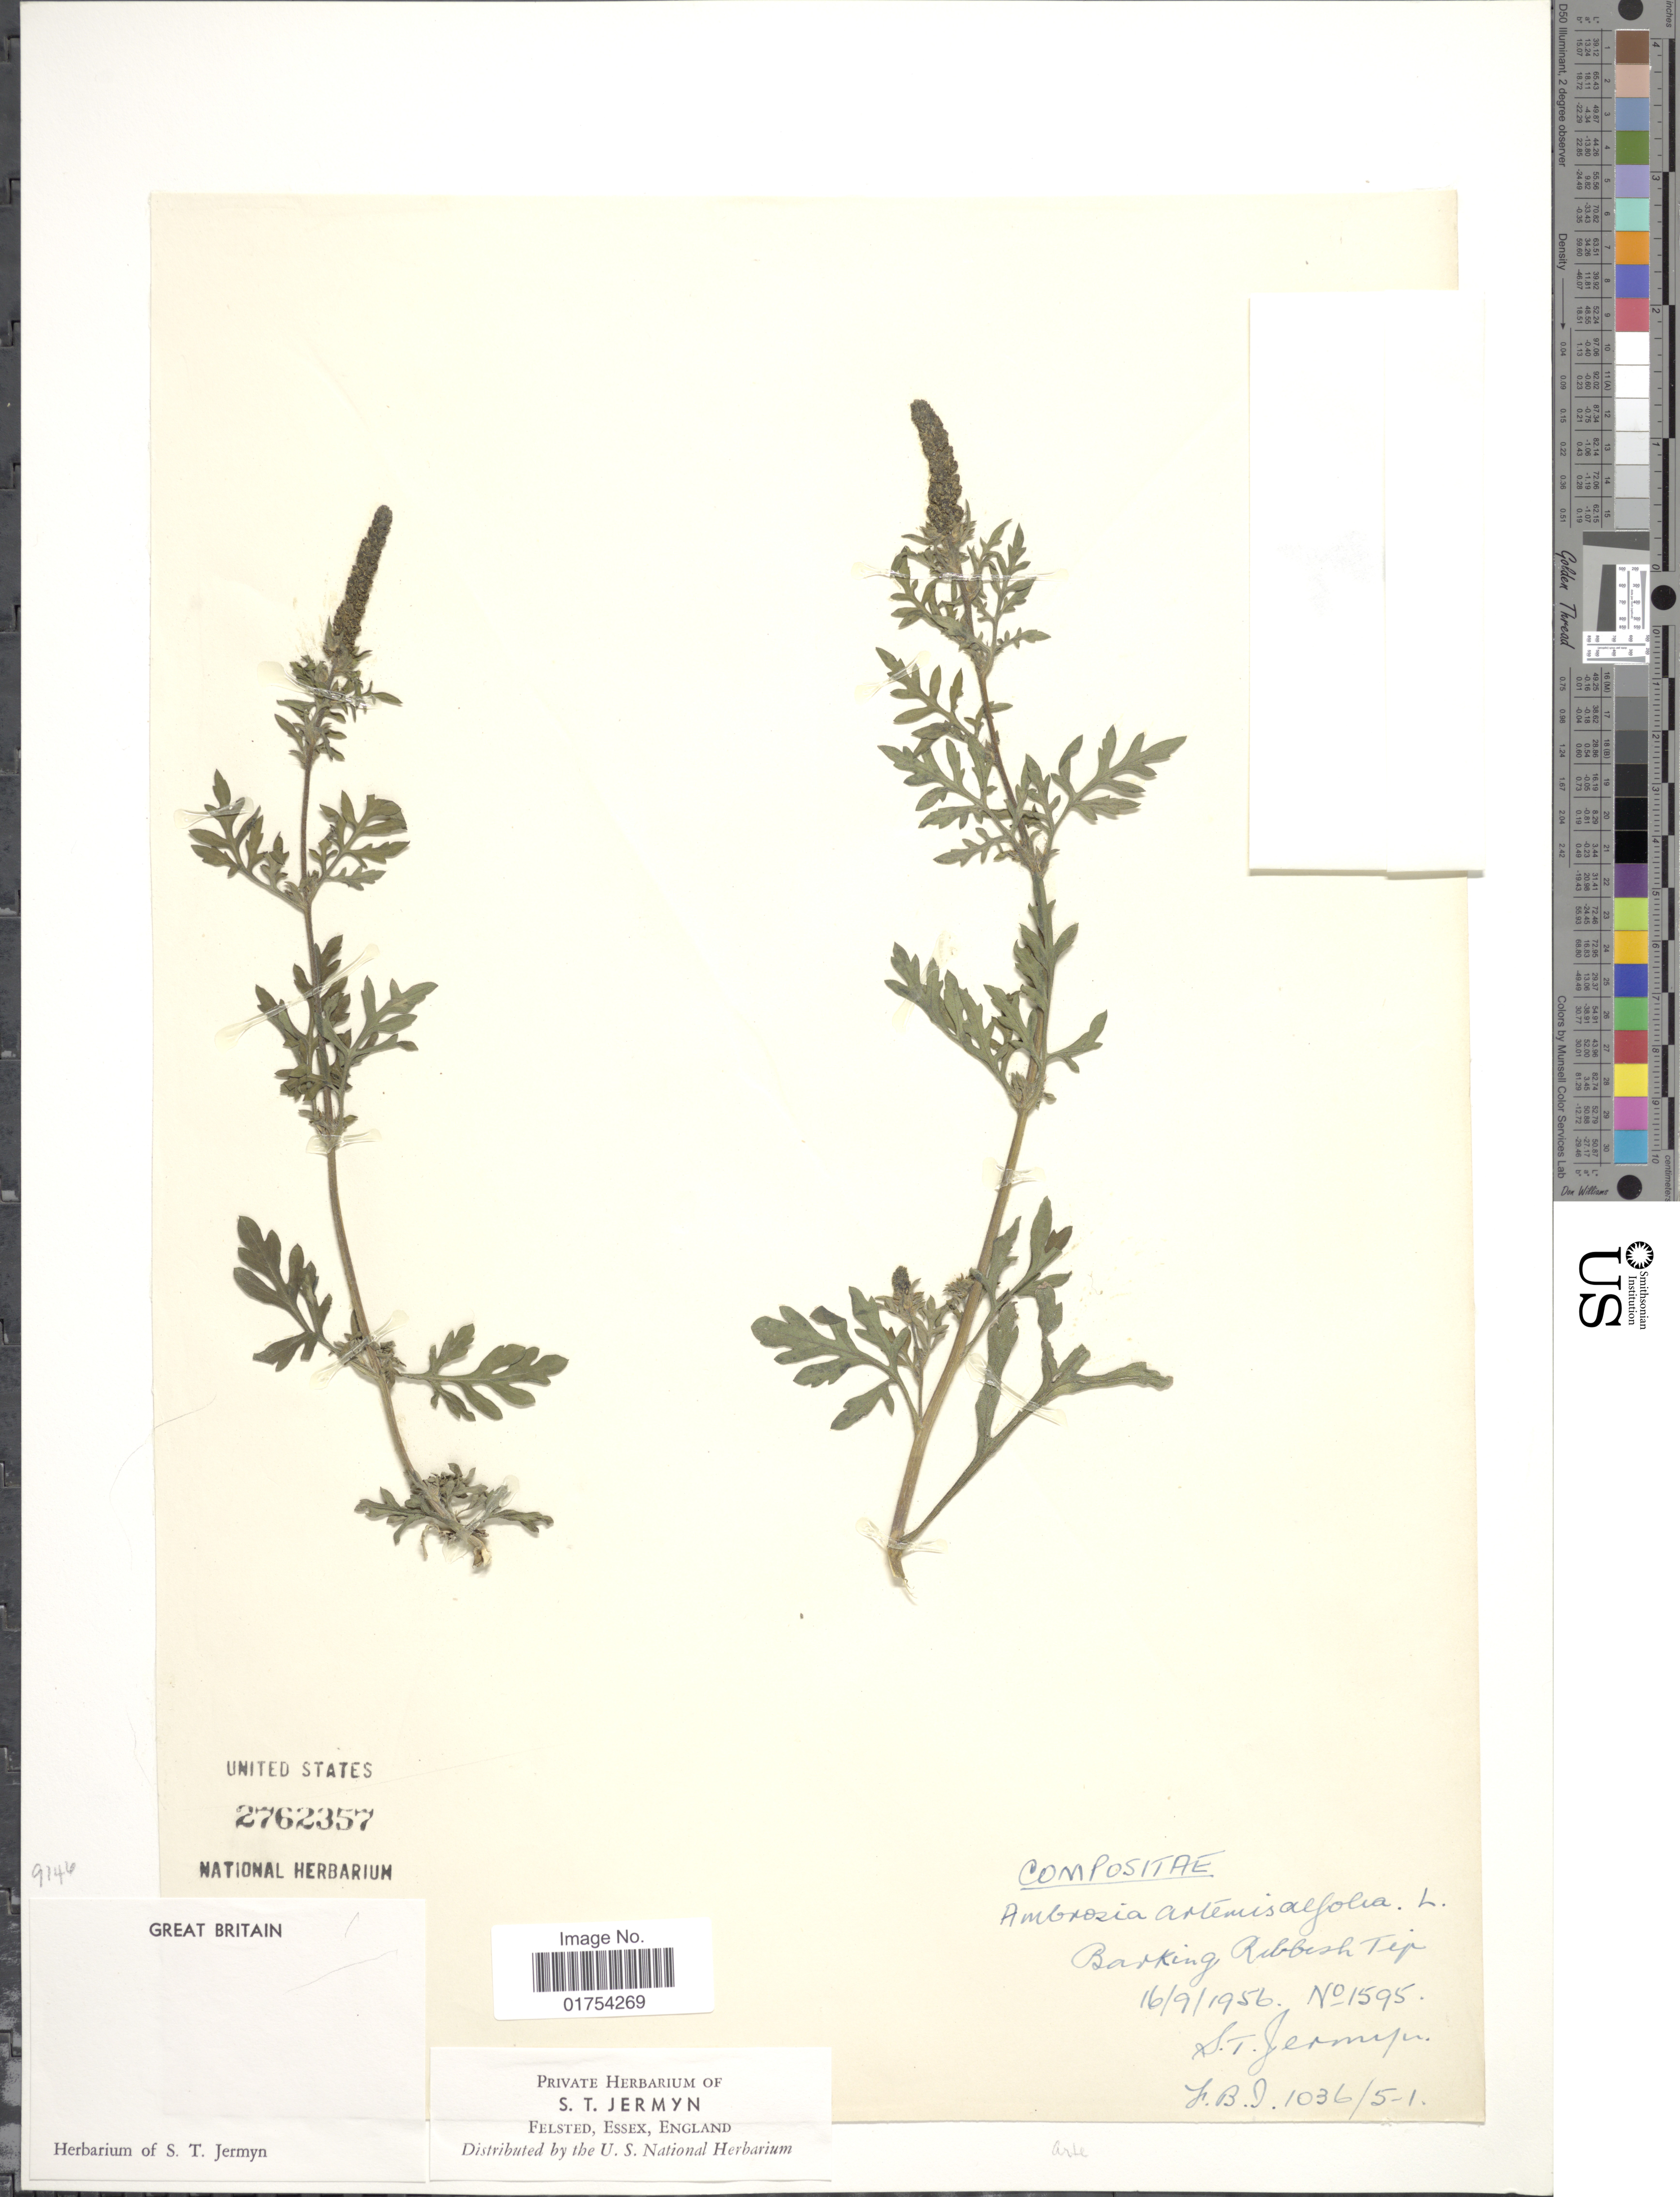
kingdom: Plantae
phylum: Tracheophyta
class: Magnoliopsida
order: Asterales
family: Asteraceae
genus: Ambrosia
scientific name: Ambrosia artemisiifolia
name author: L.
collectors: S. Jermyn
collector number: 1595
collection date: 1956-09-16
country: United Kingdom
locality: Barking Rubbish Tip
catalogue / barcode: US 2762357